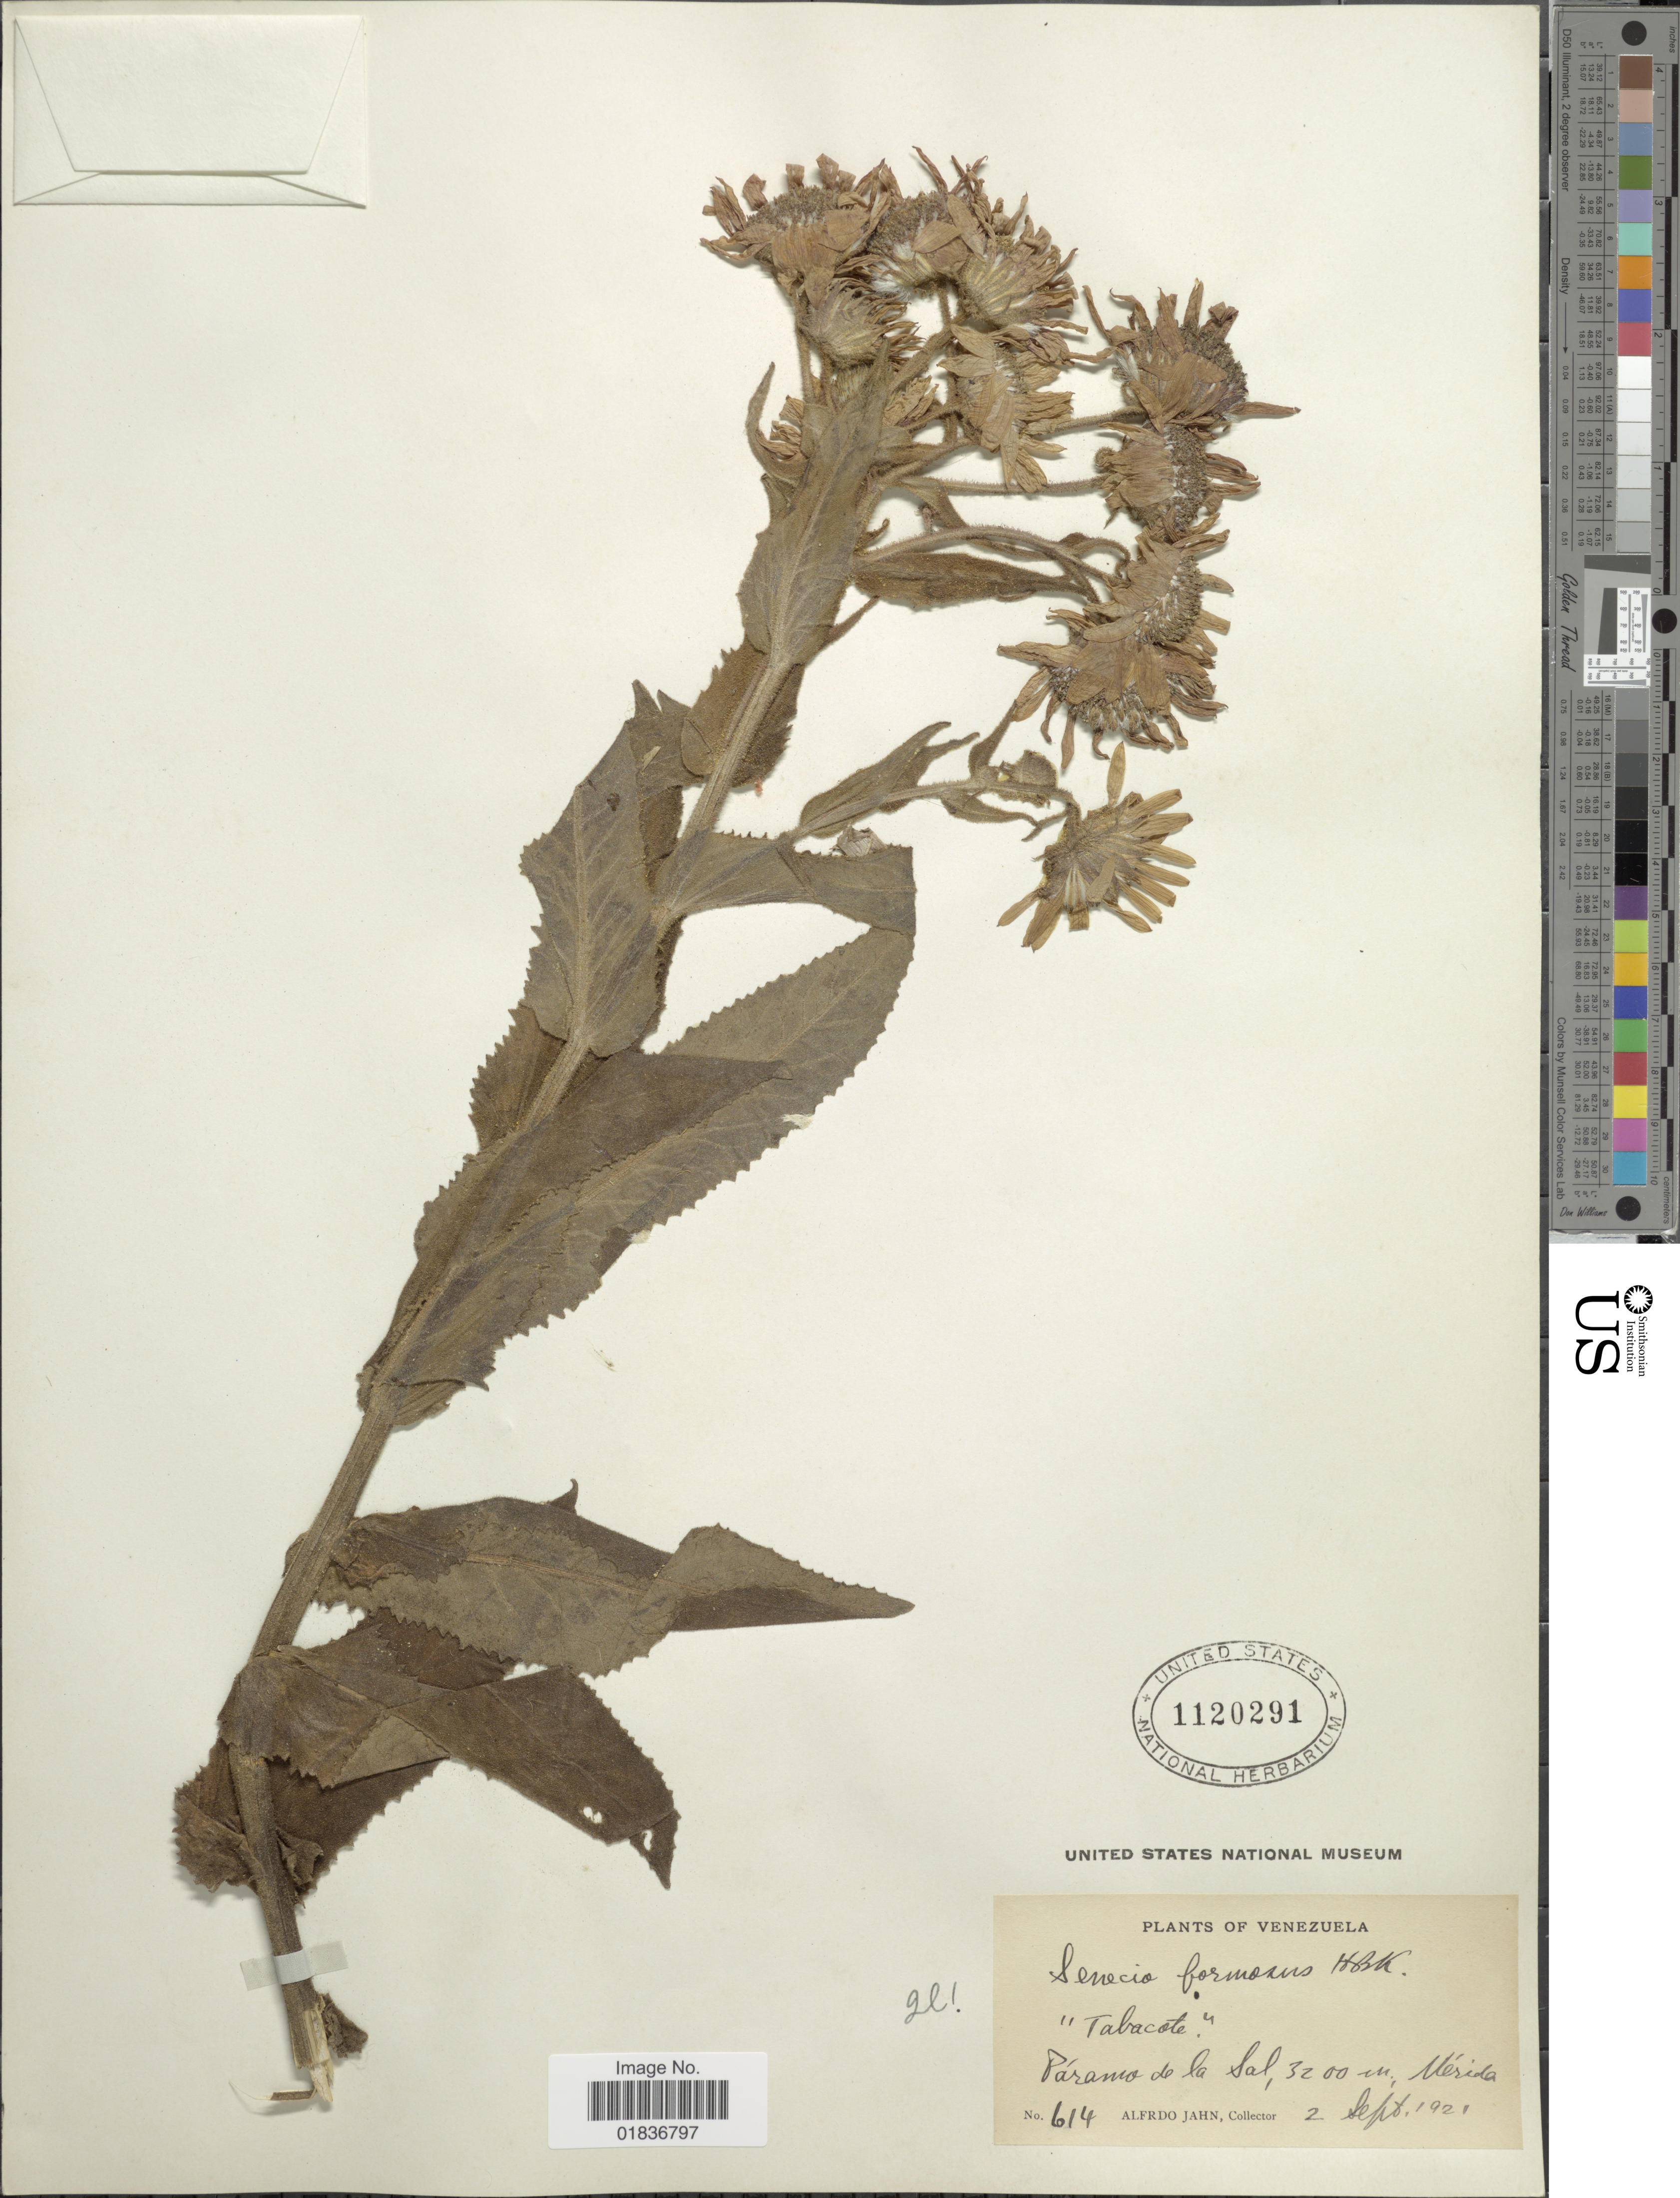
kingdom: Plantae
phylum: Tracheophyta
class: Magnoliopsida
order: Asterales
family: Asteraceae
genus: Senecio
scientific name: Senecio wedglacialis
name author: Cuatrec.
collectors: A. Jahn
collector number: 614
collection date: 1921-09-02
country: Venezuela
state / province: Mérida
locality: Paramo de la Sal, Merida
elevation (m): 3200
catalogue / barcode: US 1120291